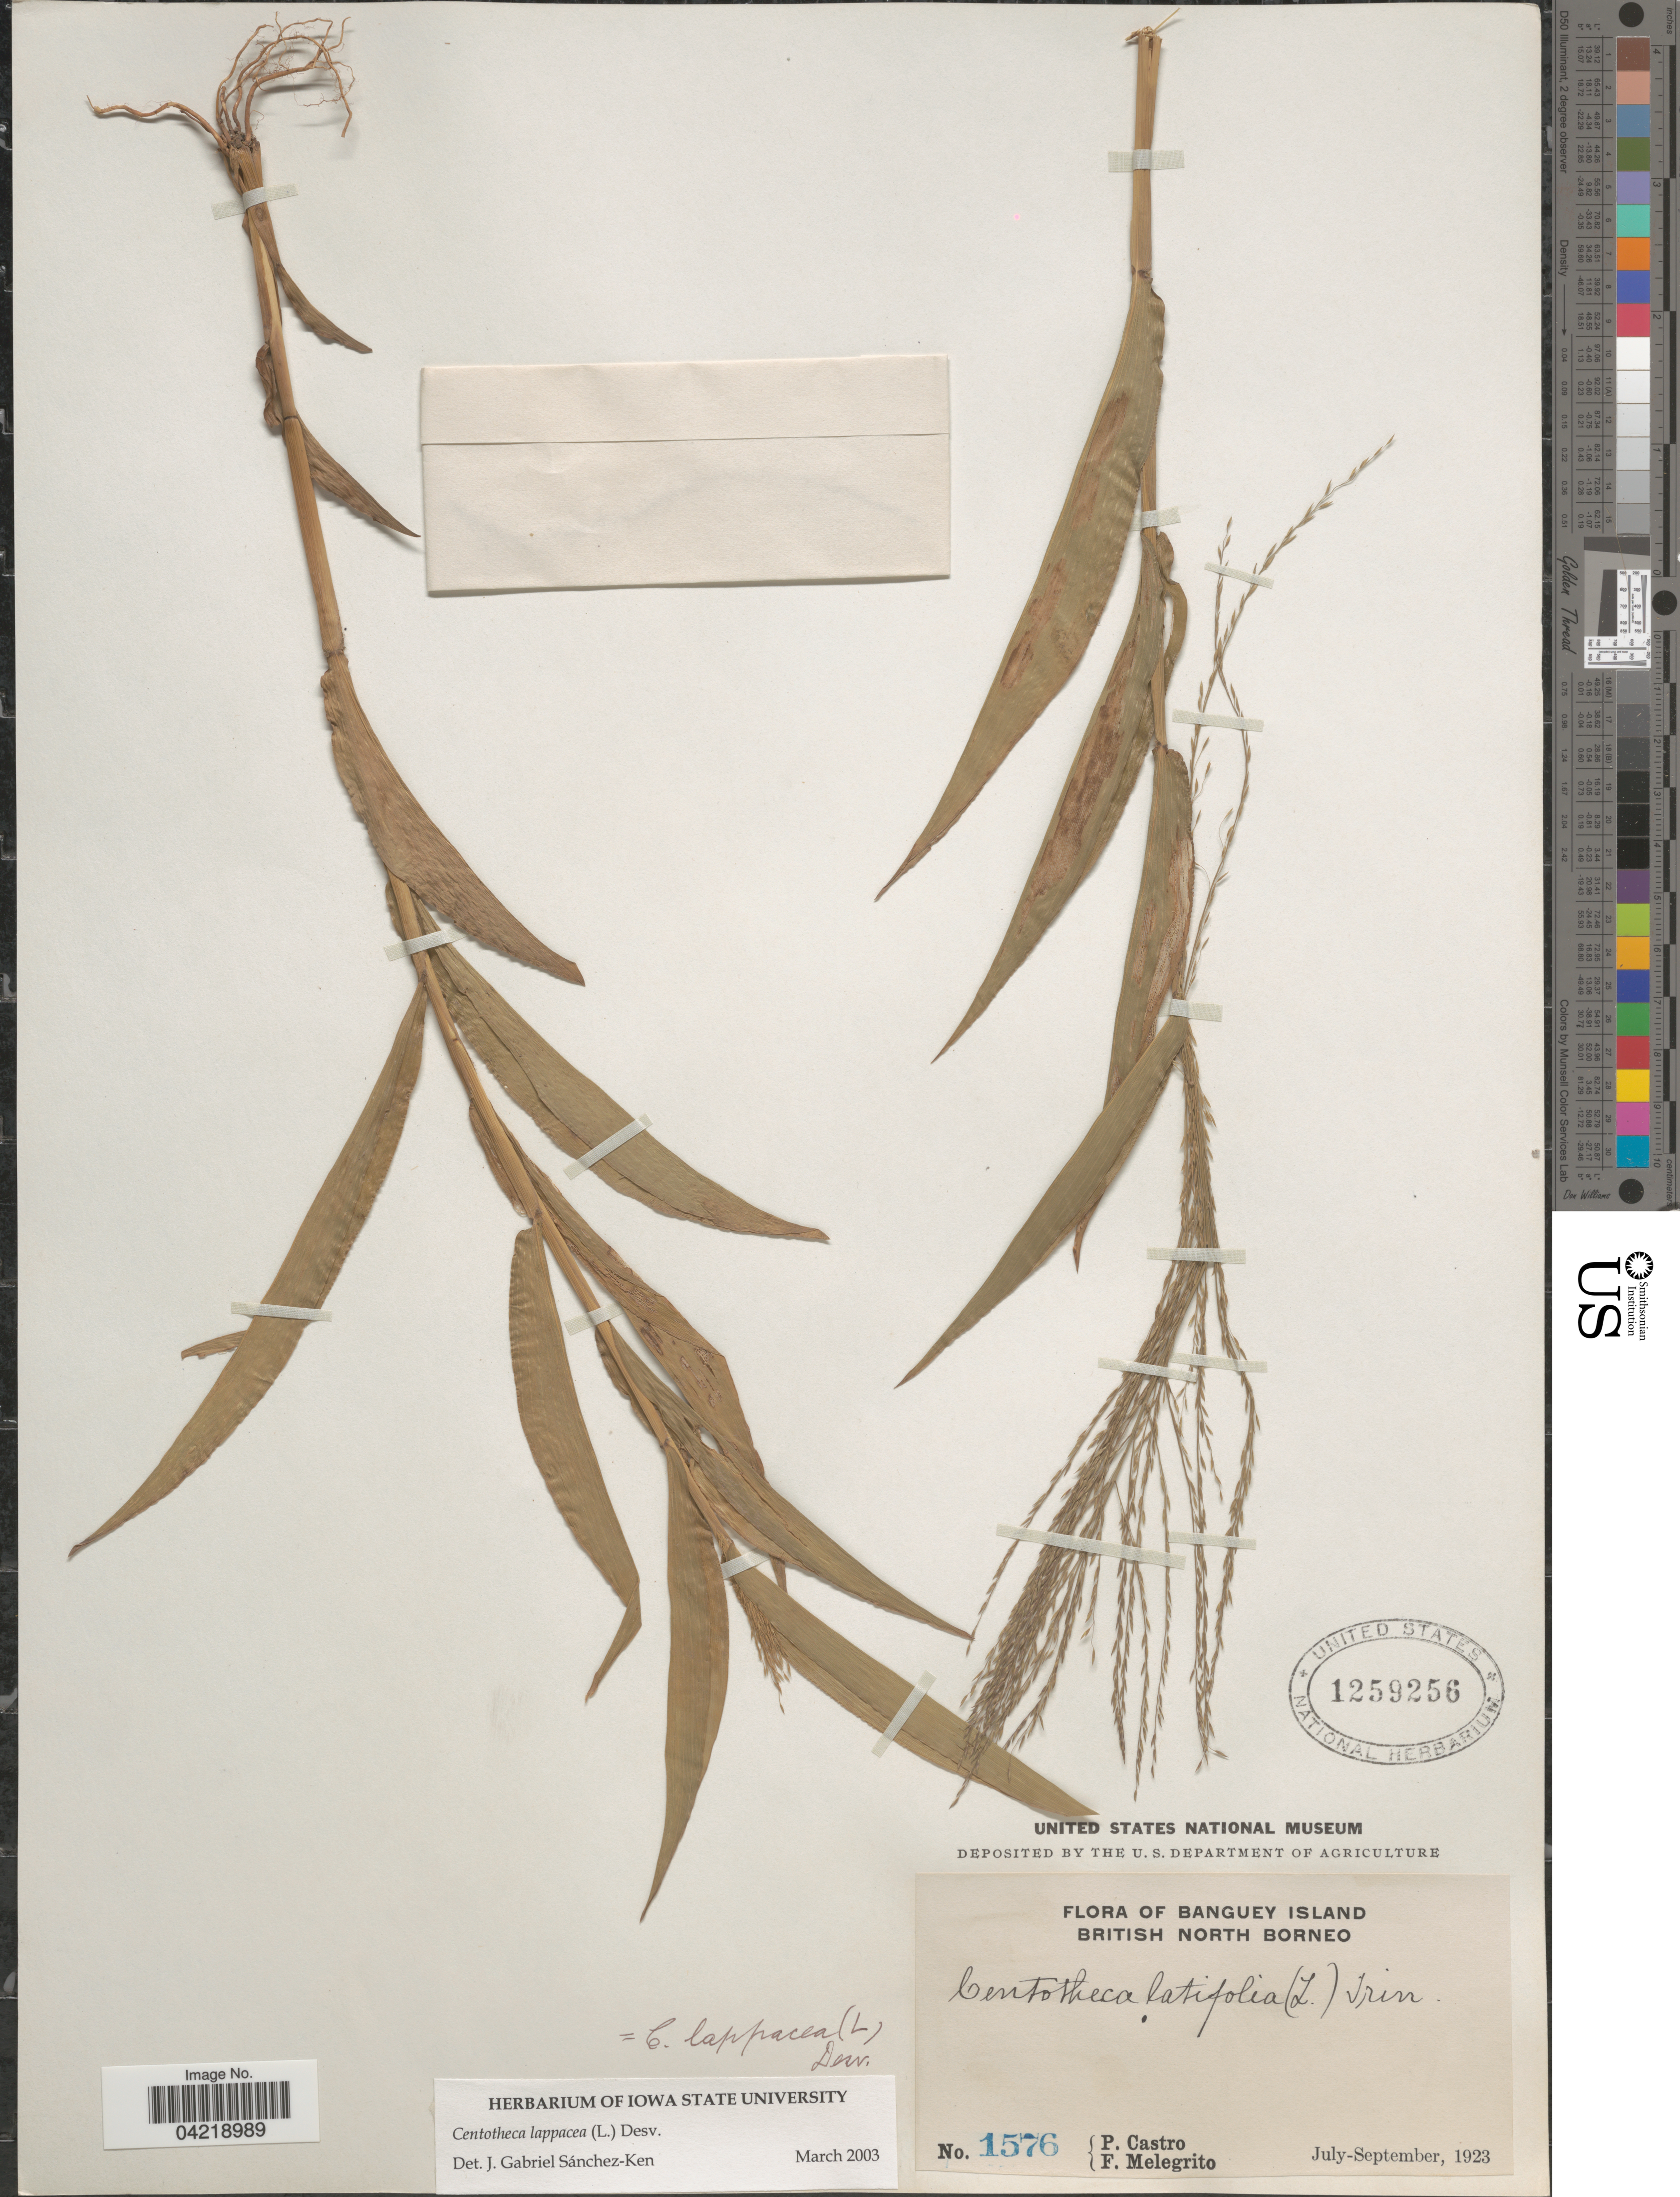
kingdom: Plantae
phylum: Tracheophyta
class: Liliopsida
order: Poales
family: Poaceae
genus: Centotheca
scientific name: Centotheca lappacea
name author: (L.) Desv.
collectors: P. Castro & F. Melegrito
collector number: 1576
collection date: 1923-07/1923-09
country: Malaysia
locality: Banguey Island. British North Borneo.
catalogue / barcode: US 1259256